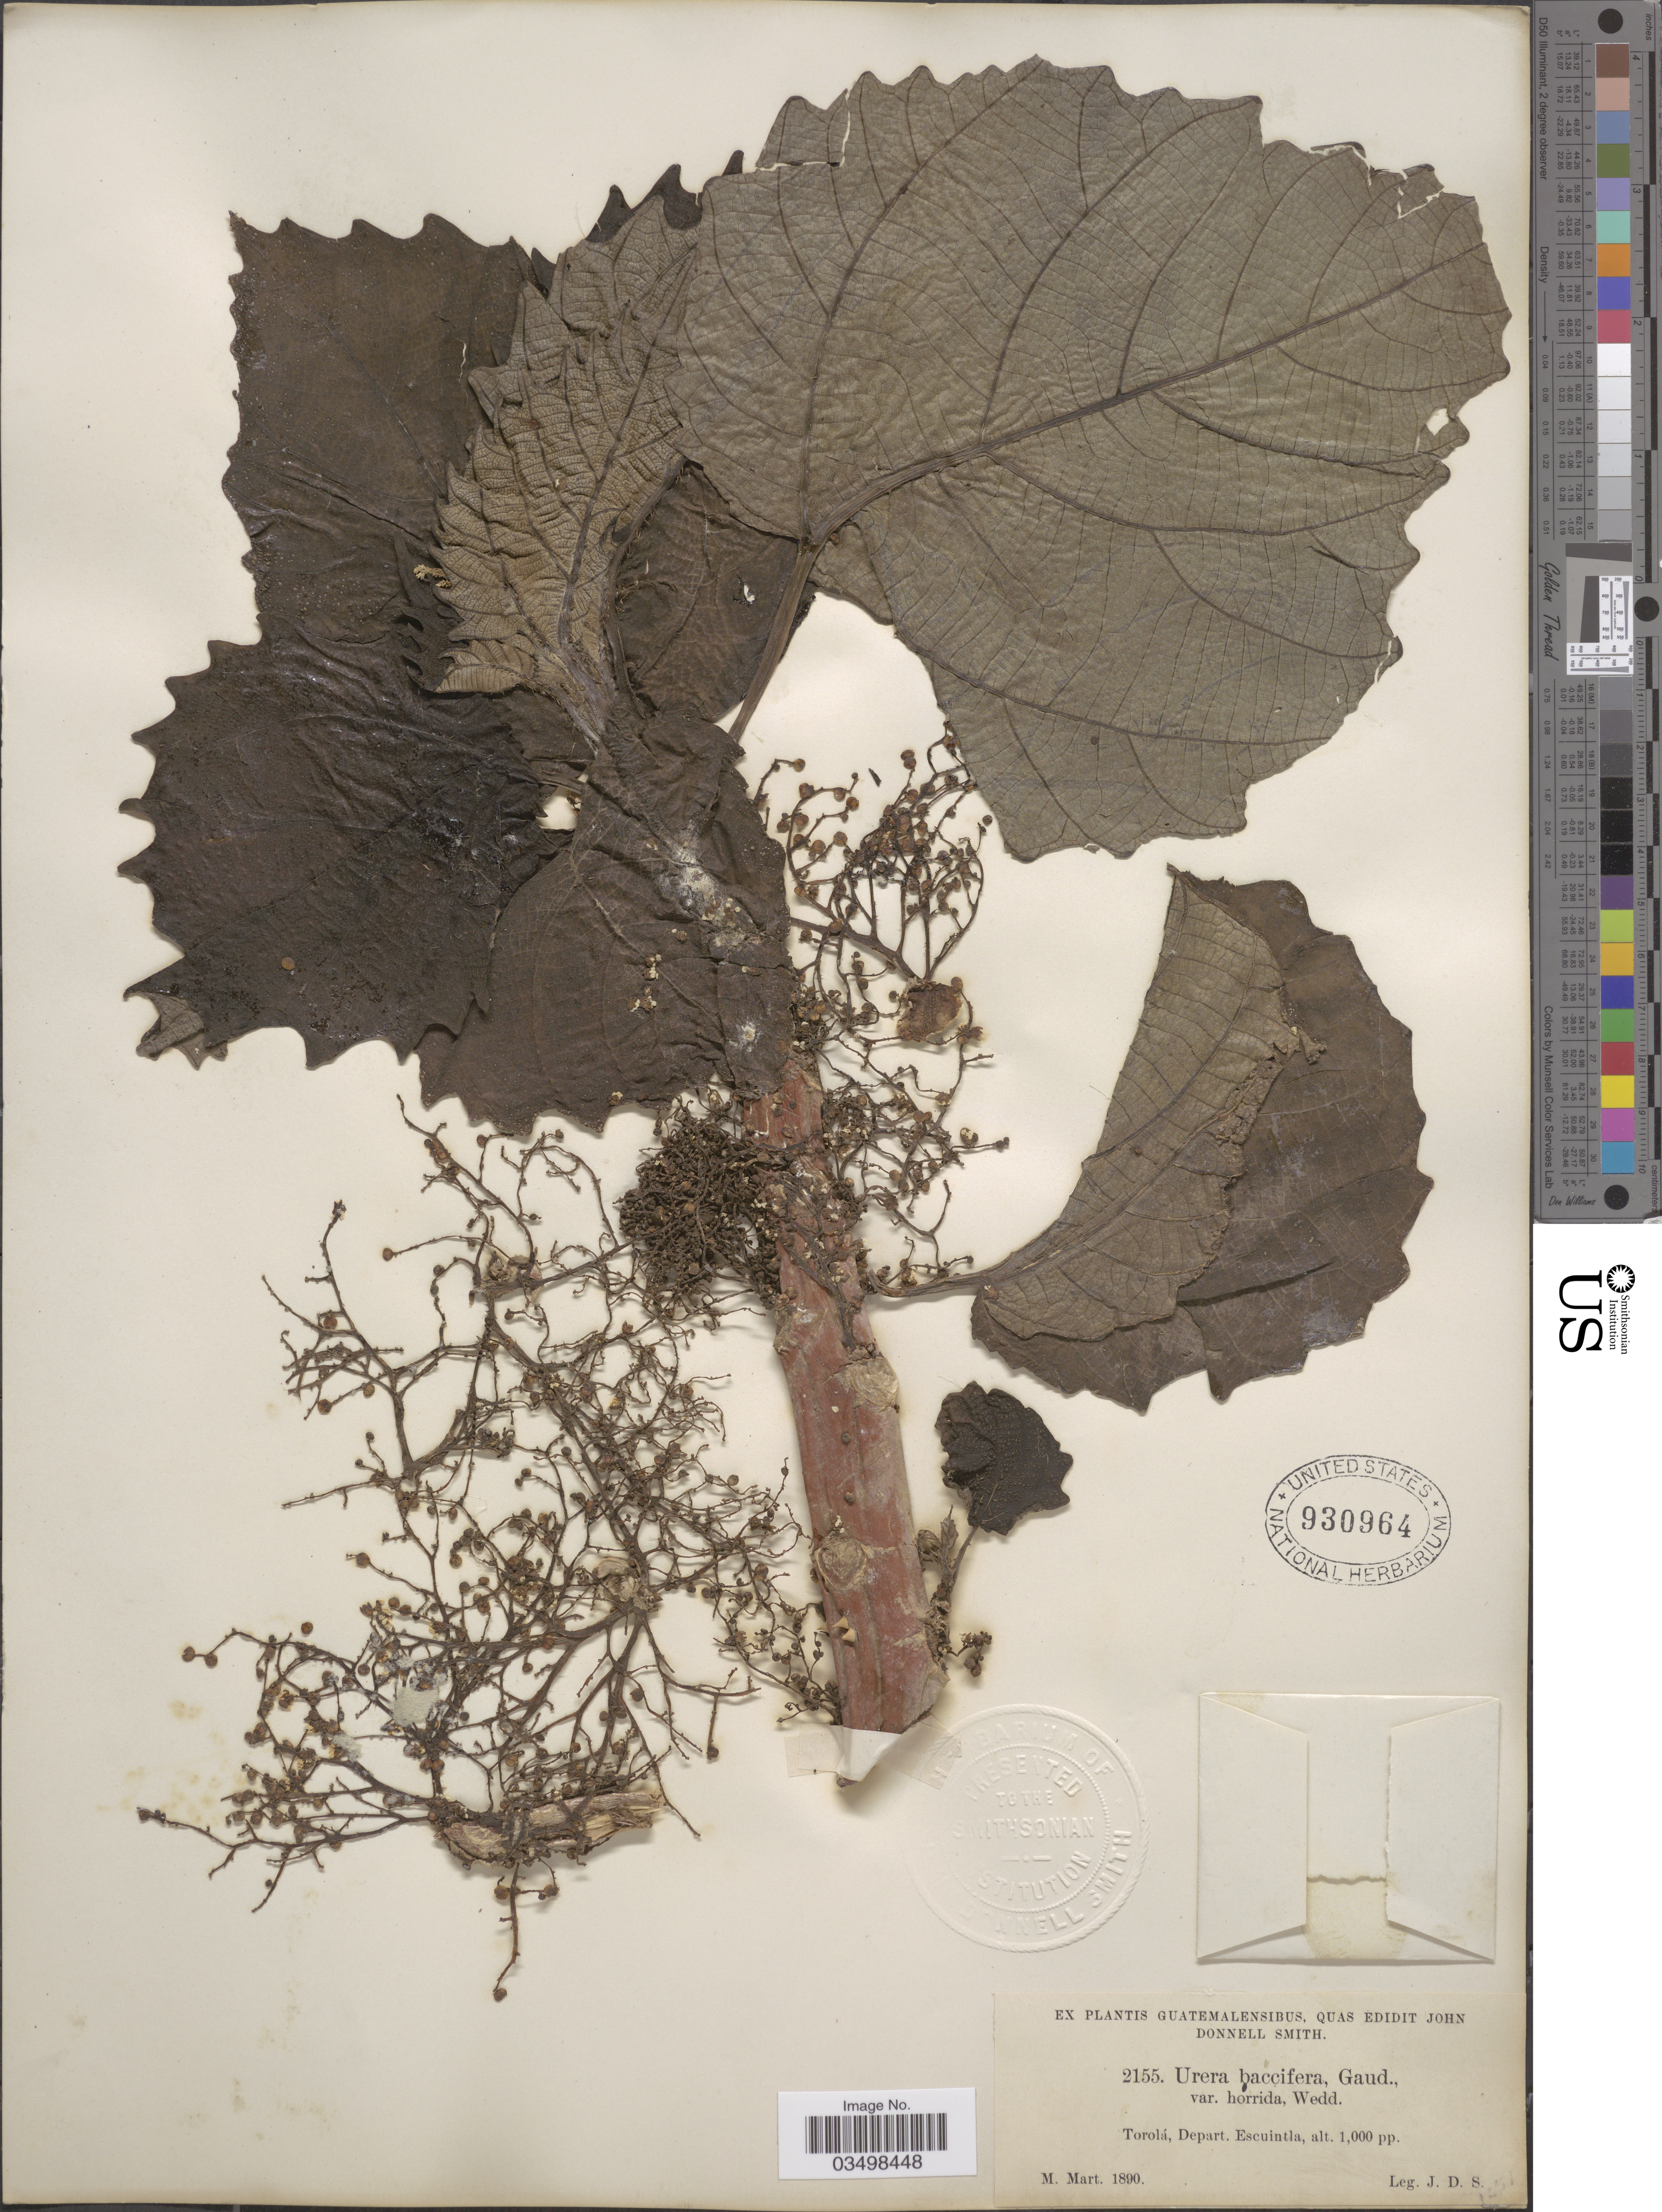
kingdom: Plantae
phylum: Tracheophyta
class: Magnoliopsida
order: Rosales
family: Urticaceae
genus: Urera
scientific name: Urera baccifera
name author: (L.) Gaudich. ex Wedd.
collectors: J. Donnell Smith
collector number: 2155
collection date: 1890-03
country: Guatemala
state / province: Escuintla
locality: Torolá, Depart. Escuintla.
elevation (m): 305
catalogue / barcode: US 930964